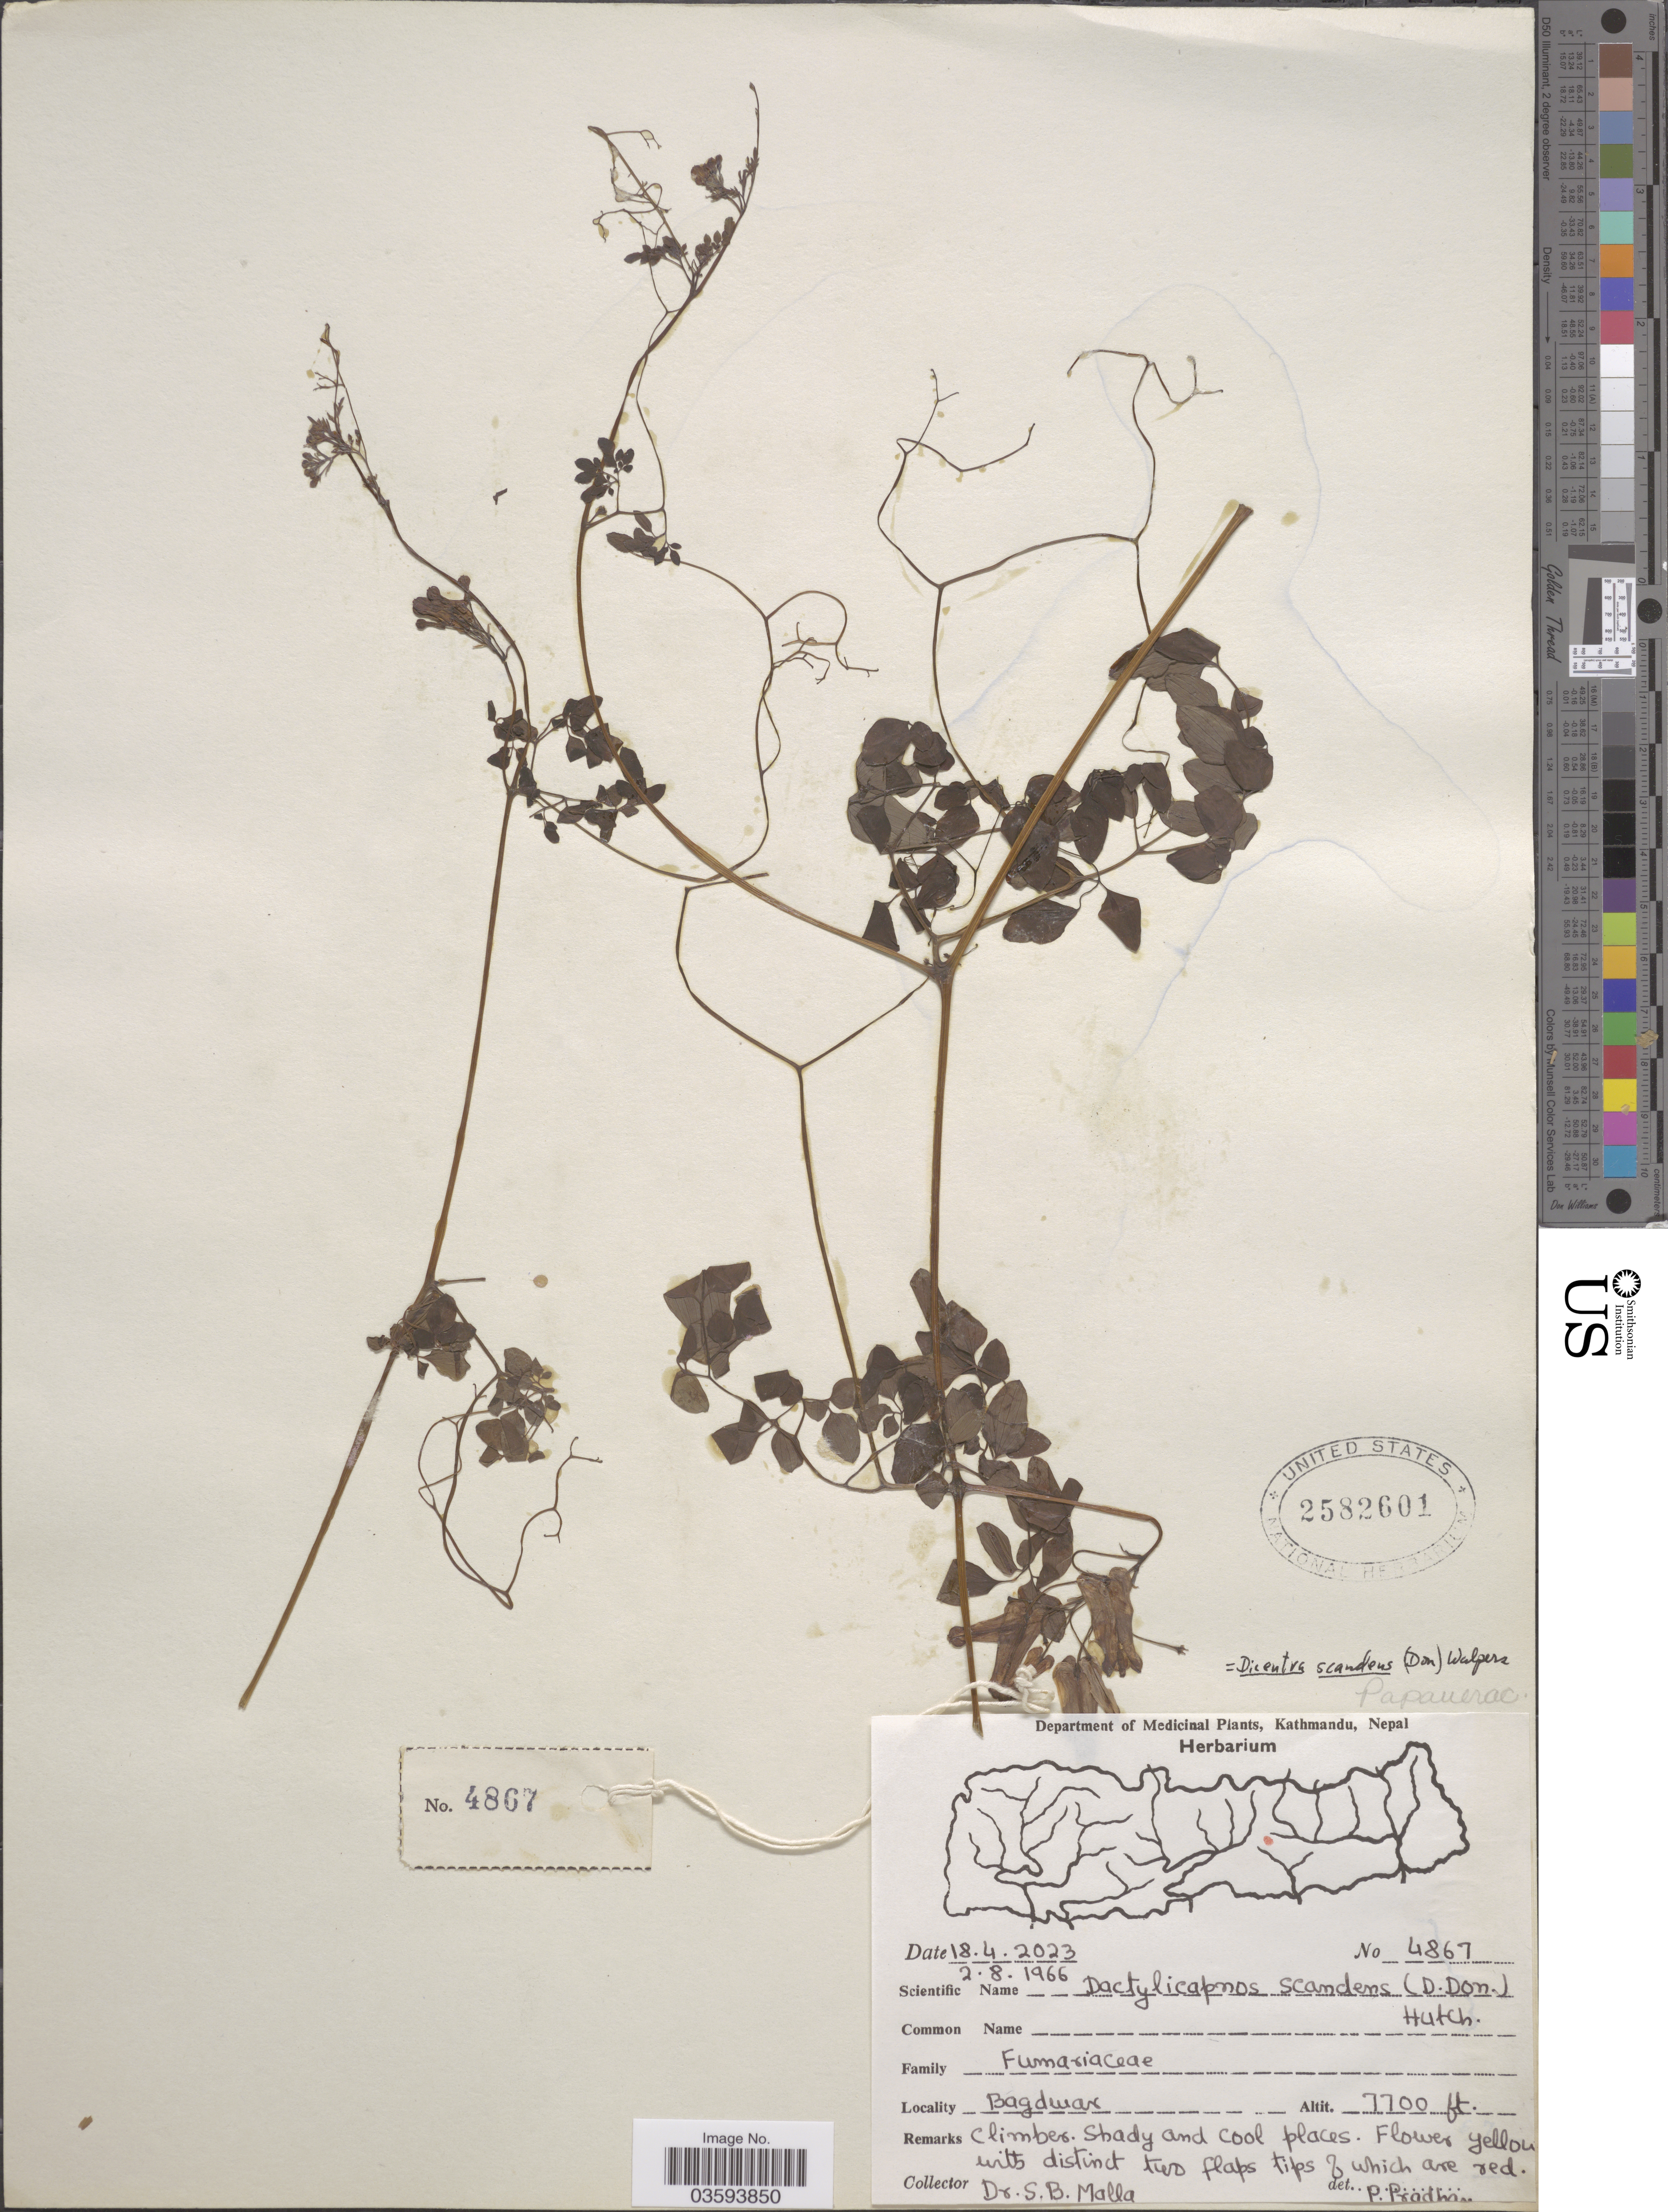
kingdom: Plantae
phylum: Tracheophyta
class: Magnoliopsida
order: Ranunculales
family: Papaveraceae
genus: Dactylicapnos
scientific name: Dactylicapnos scandens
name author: (D. Don) Hutch.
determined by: Strong, M. T., (US), Smithsonian Institution - National Museum of Natural History (UNITED STATES)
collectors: S. Malla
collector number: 4867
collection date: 1966-08-02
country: Nepal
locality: Bagdwar.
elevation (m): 2347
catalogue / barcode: US 2582601